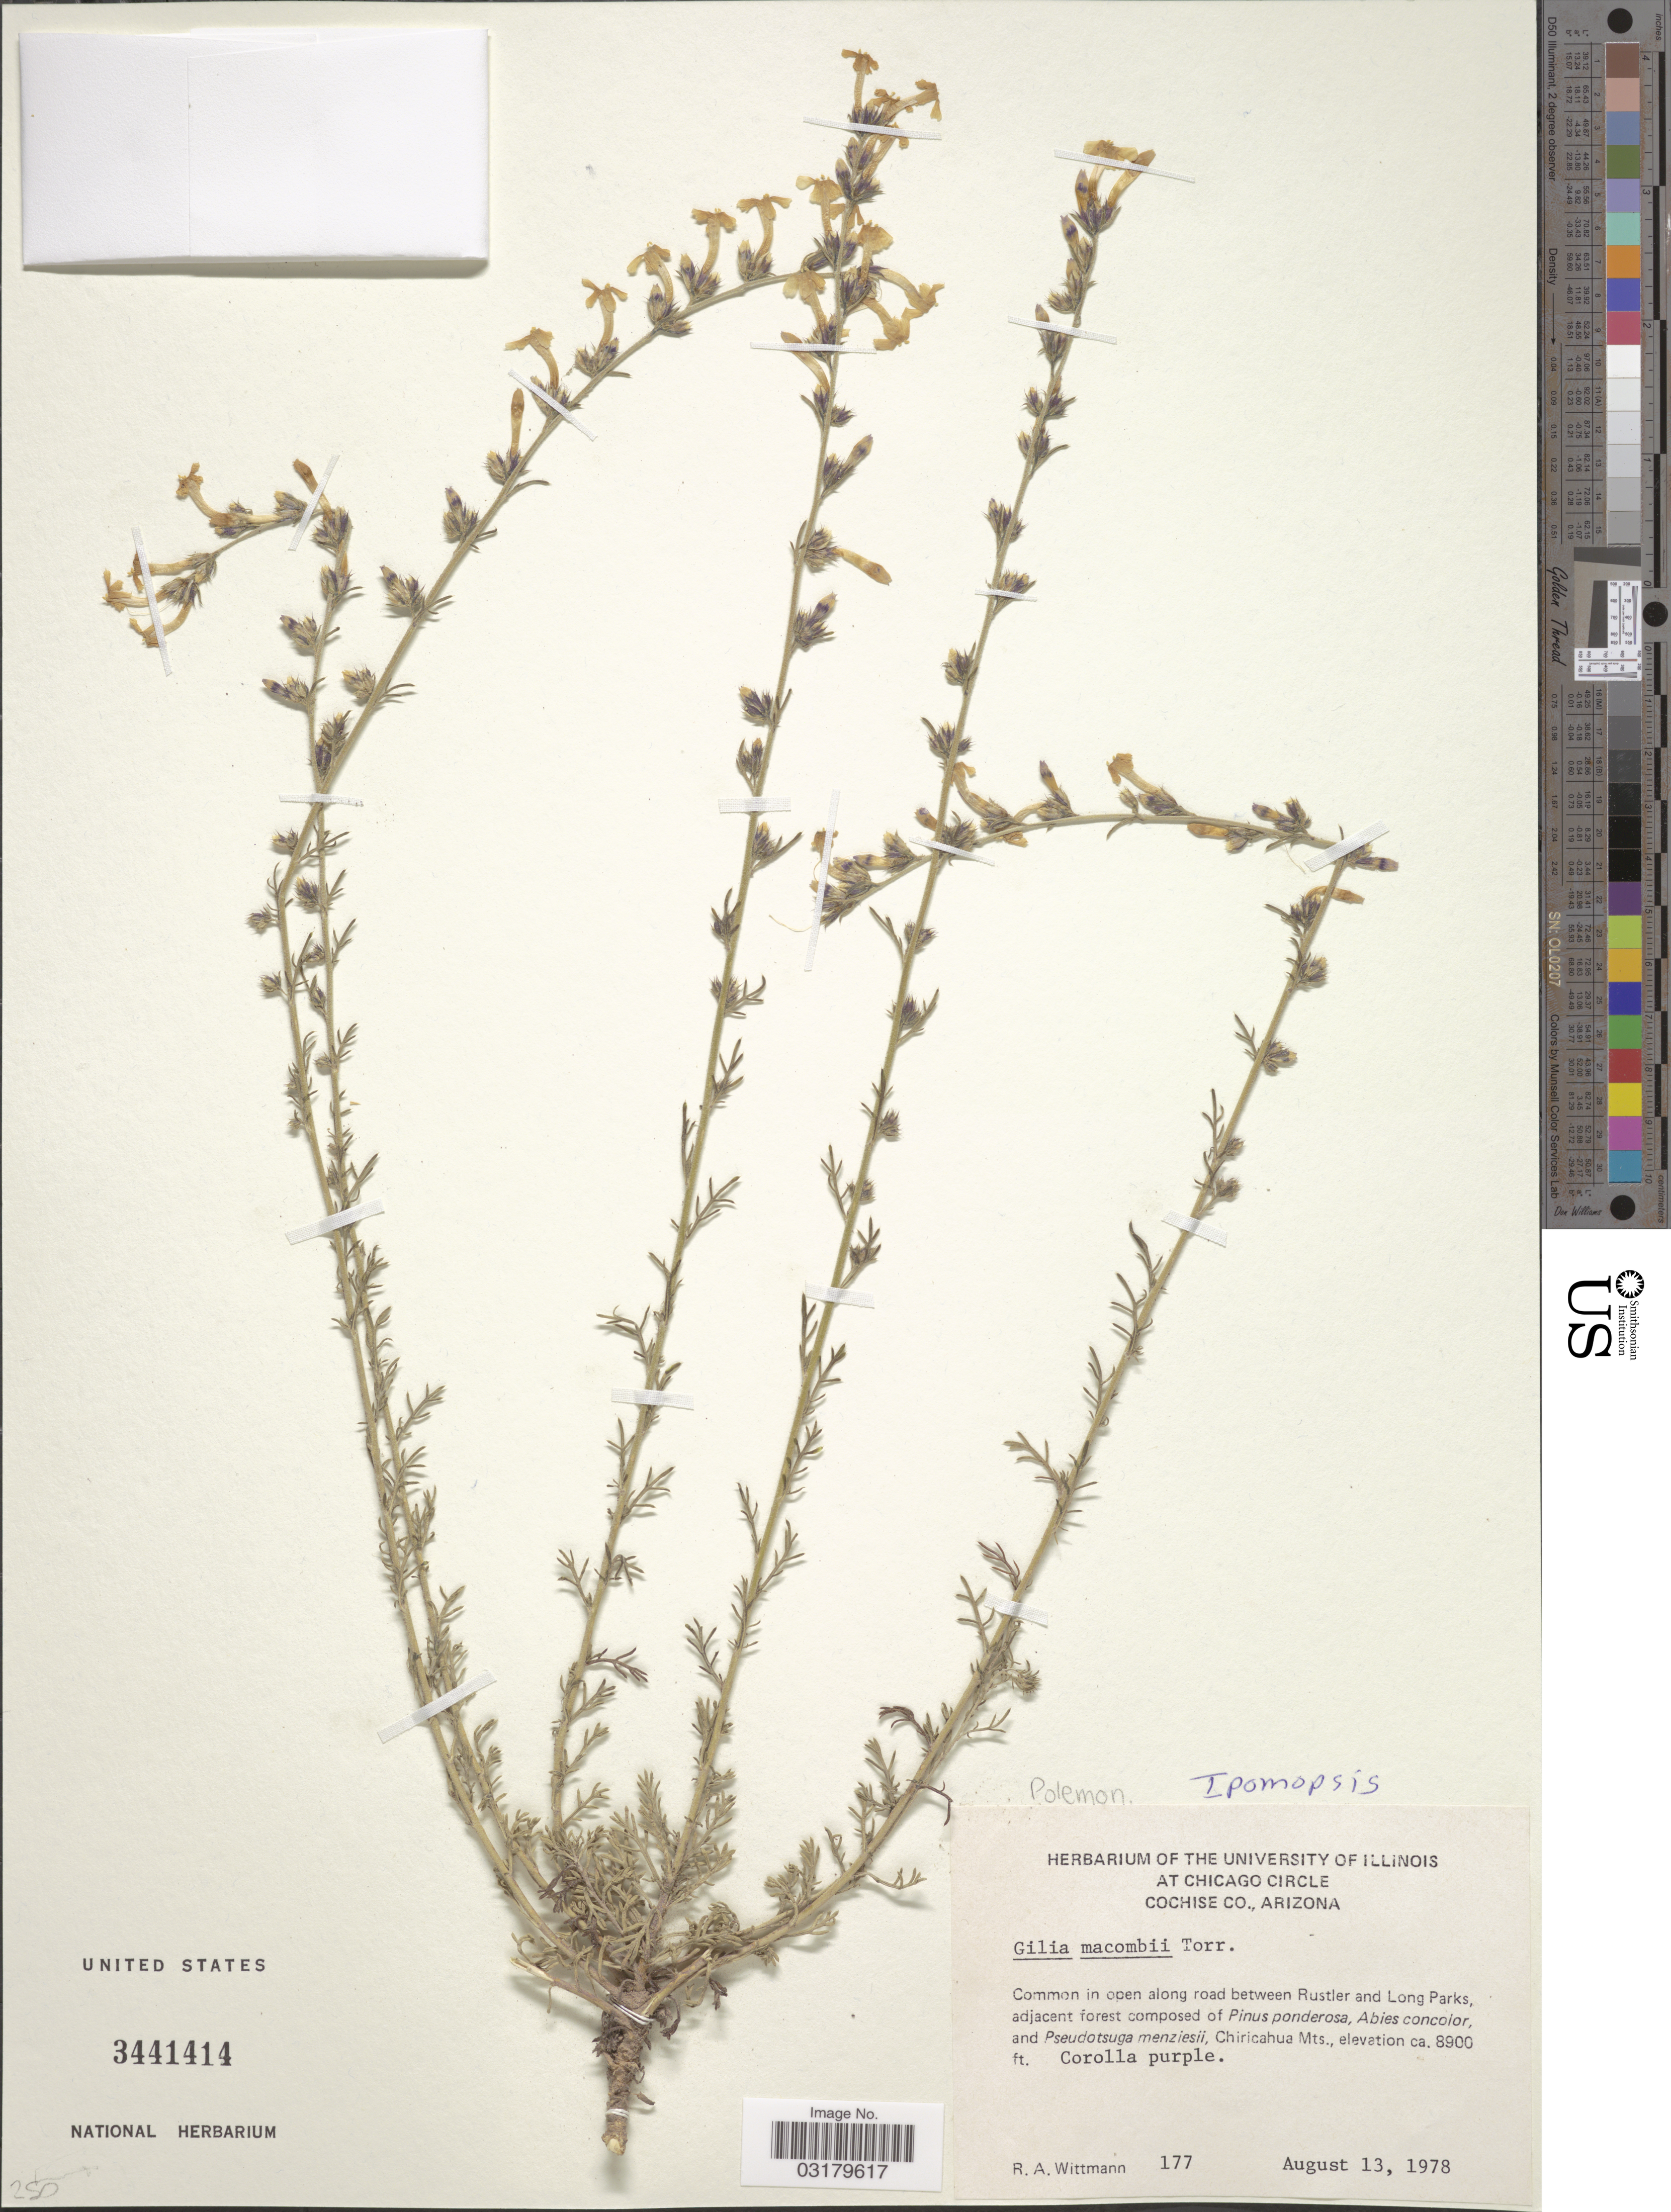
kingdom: Plantae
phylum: Tracheophyta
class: Magnoliopsida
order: Ericales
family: Polemoniaceae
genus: Ipomopsis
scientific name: Ipomopsis macombii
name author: (Torr. ex A. Gray) V.E. Grant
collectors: R. Wittmann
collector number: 177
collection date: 1978-08-13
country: United States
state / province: Arizona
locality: Cochise Co. Common in open along road between Rustler and Long Parks, Chiricahua Mts.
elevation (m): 2713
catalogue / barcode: US 3441414